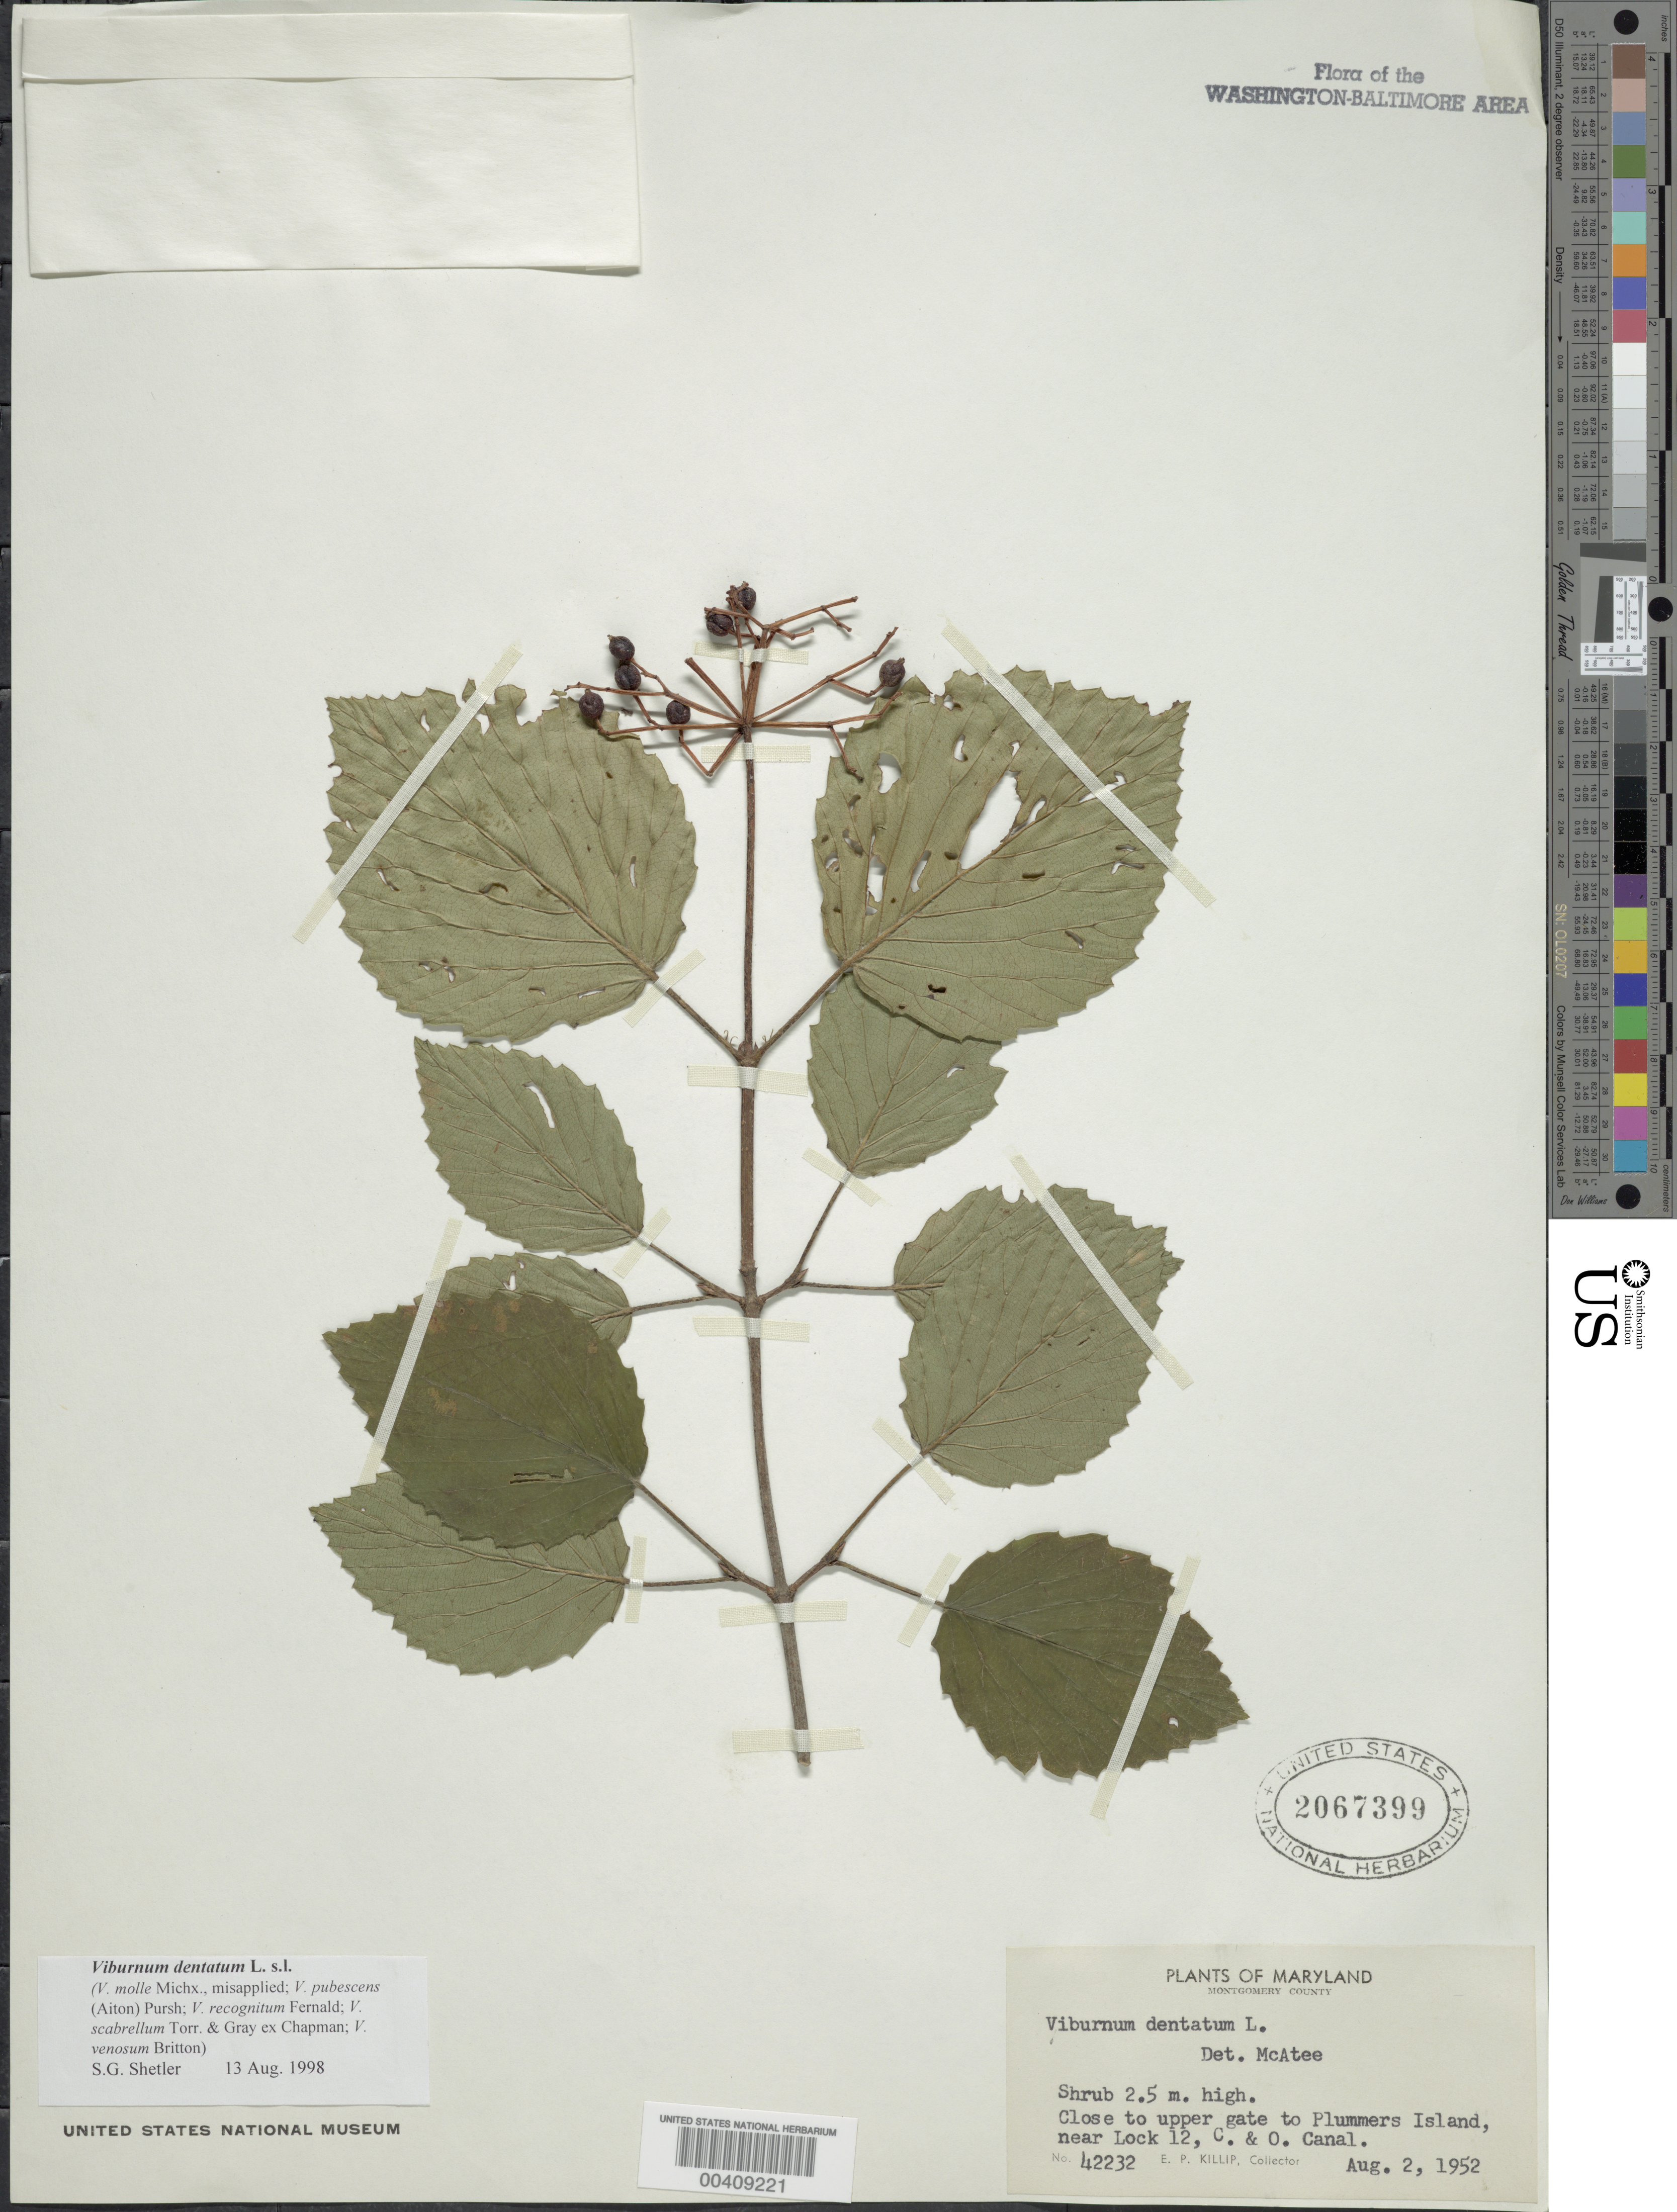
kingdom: Plantae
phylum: Tracheophyta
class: Magnoliopsida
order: Dipsacales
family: Viburnaceae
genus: Viburnum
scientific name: Viburnum dentatum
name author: L.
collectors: E. P. Killip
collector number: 42232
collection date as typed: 02 Aug 1952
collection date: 1952-08-02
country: United States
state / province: Maryland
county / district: Montgomery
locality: Lock 12, C. & O. Canal C. & O. Canal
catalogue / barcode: US 2067399